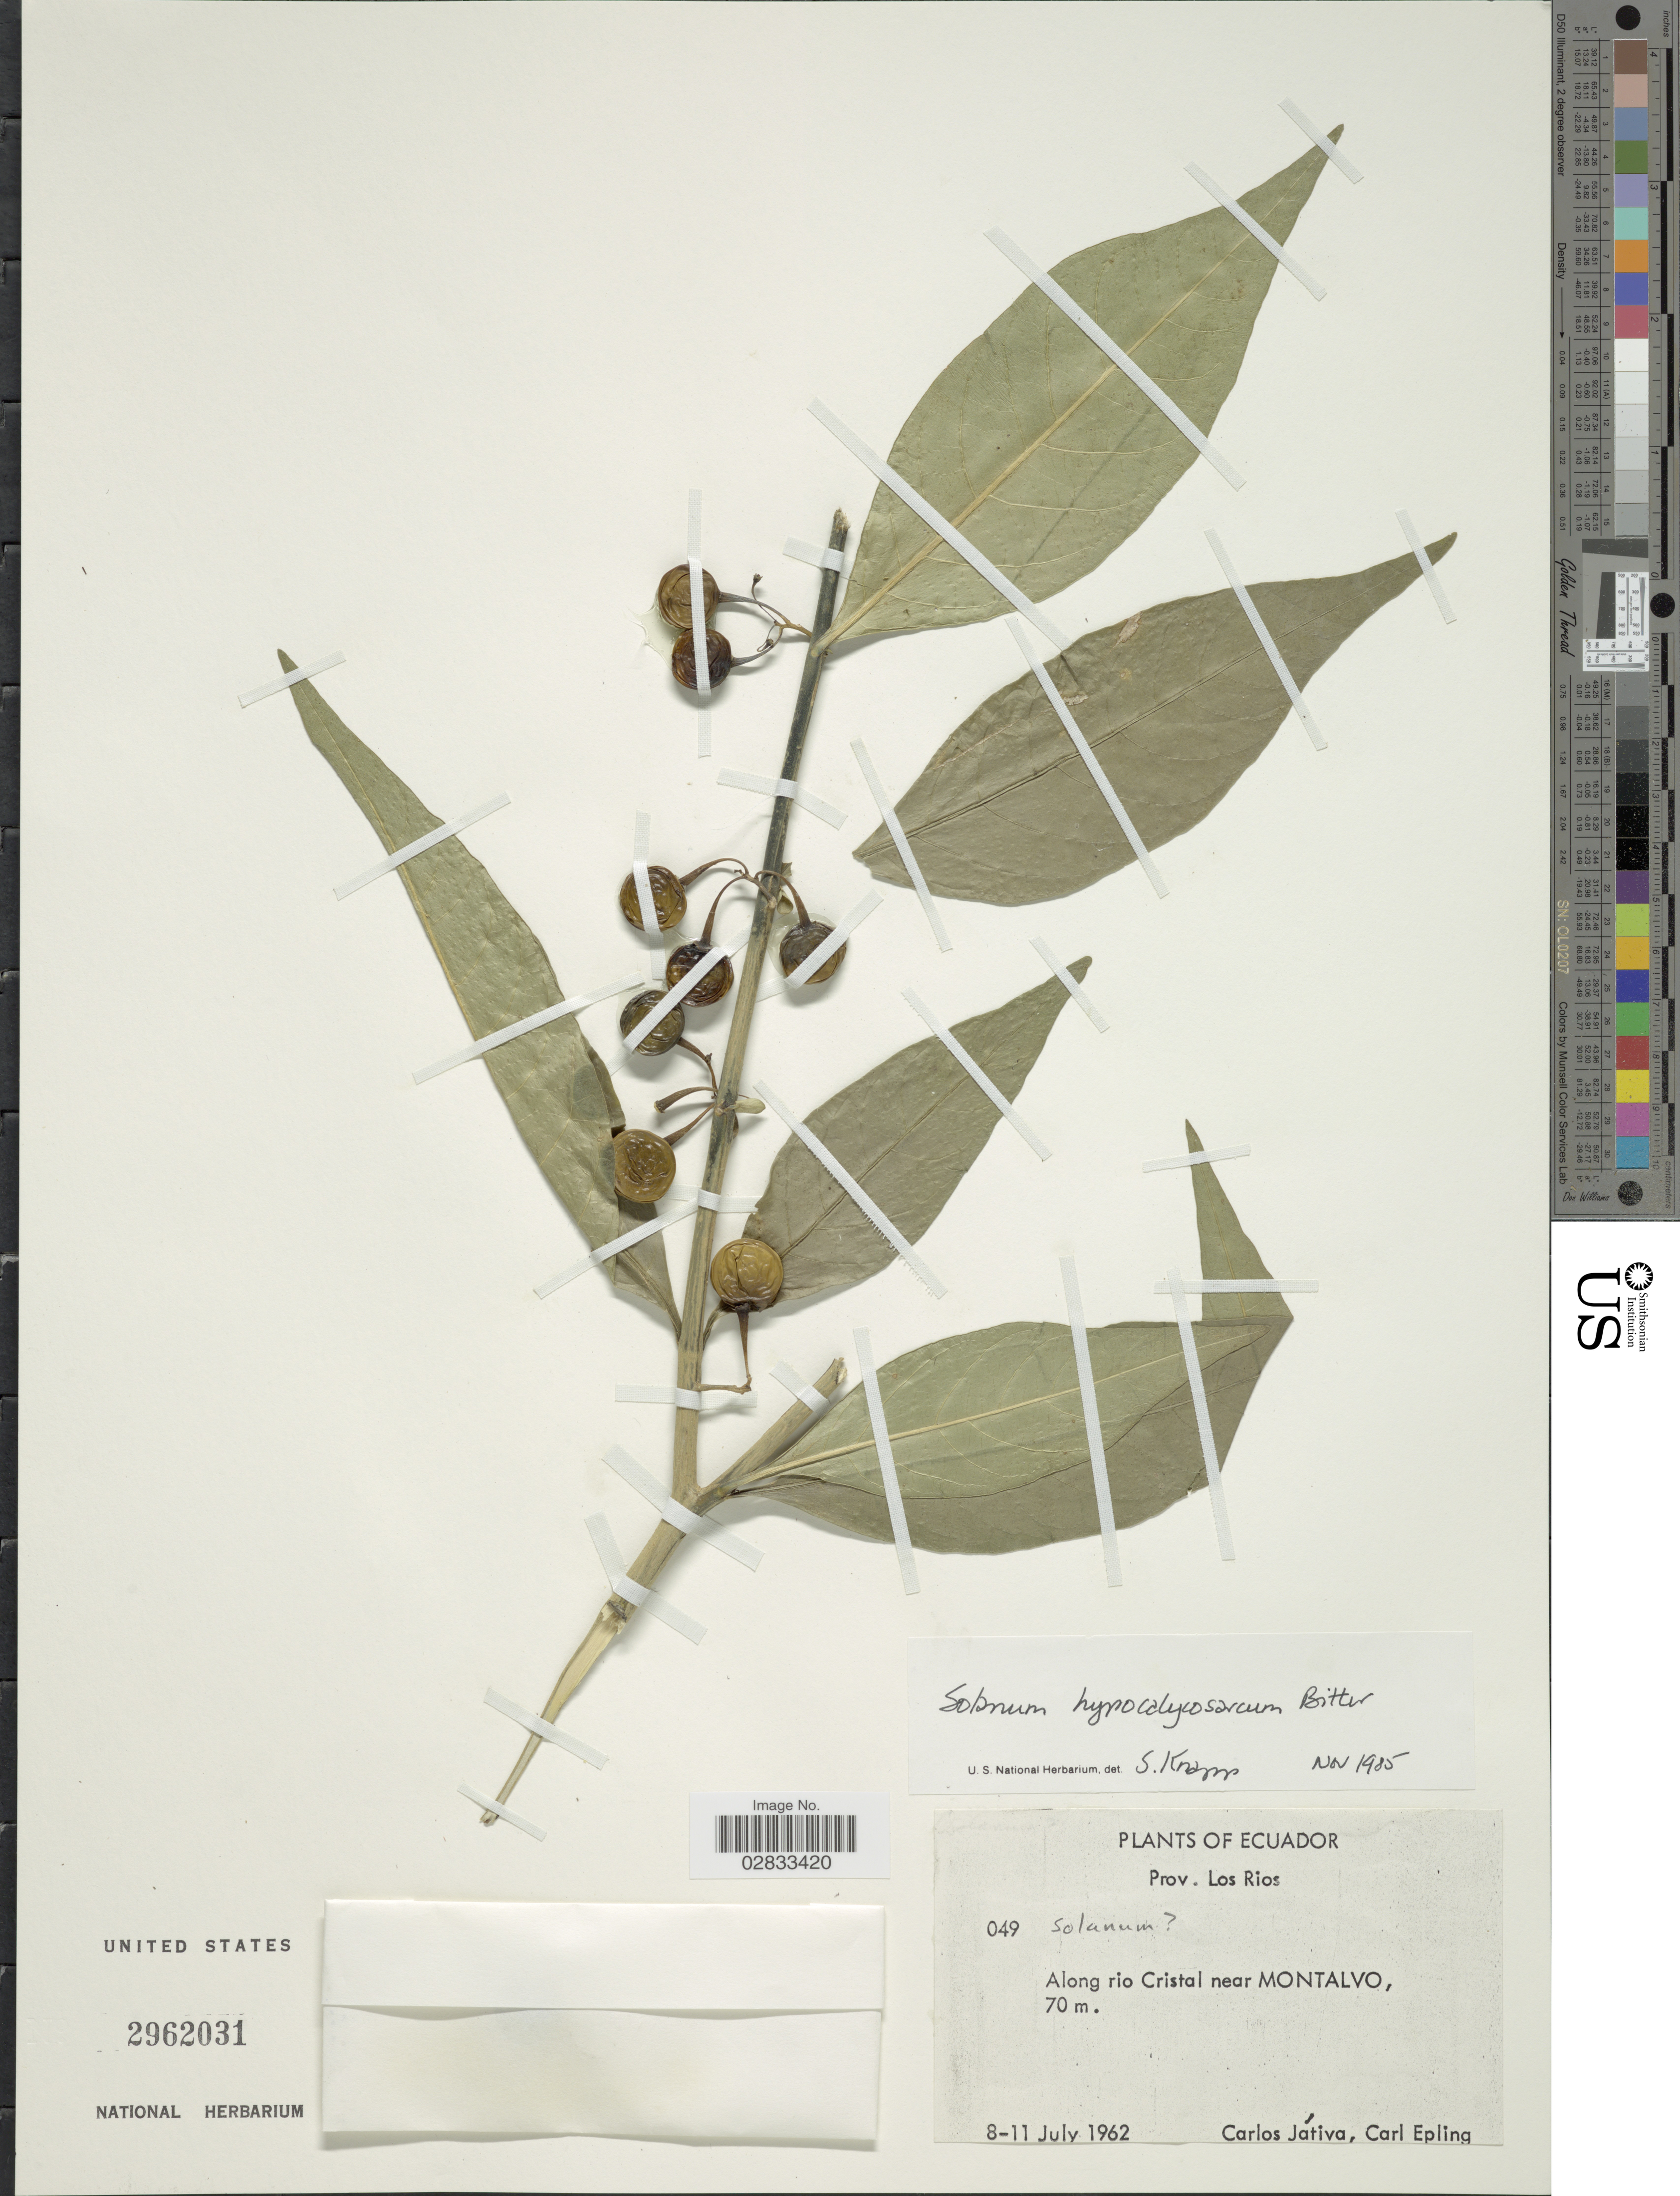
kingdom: Plantae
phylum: Tracheophyta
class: Magnoliopsida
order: Solanales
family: Solanaceae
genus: Solanum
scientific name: Solanum hypocalycosarcum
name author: Bitter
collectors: C. D. Játiva & C. C. Epling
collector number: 049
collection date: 1962-07-08/1962-07-11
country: Ecuador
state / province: Los Ríos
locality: Prov. Los Rios, Along rio Cristal near Montalvo.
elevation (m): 70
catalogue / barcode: US 2962031